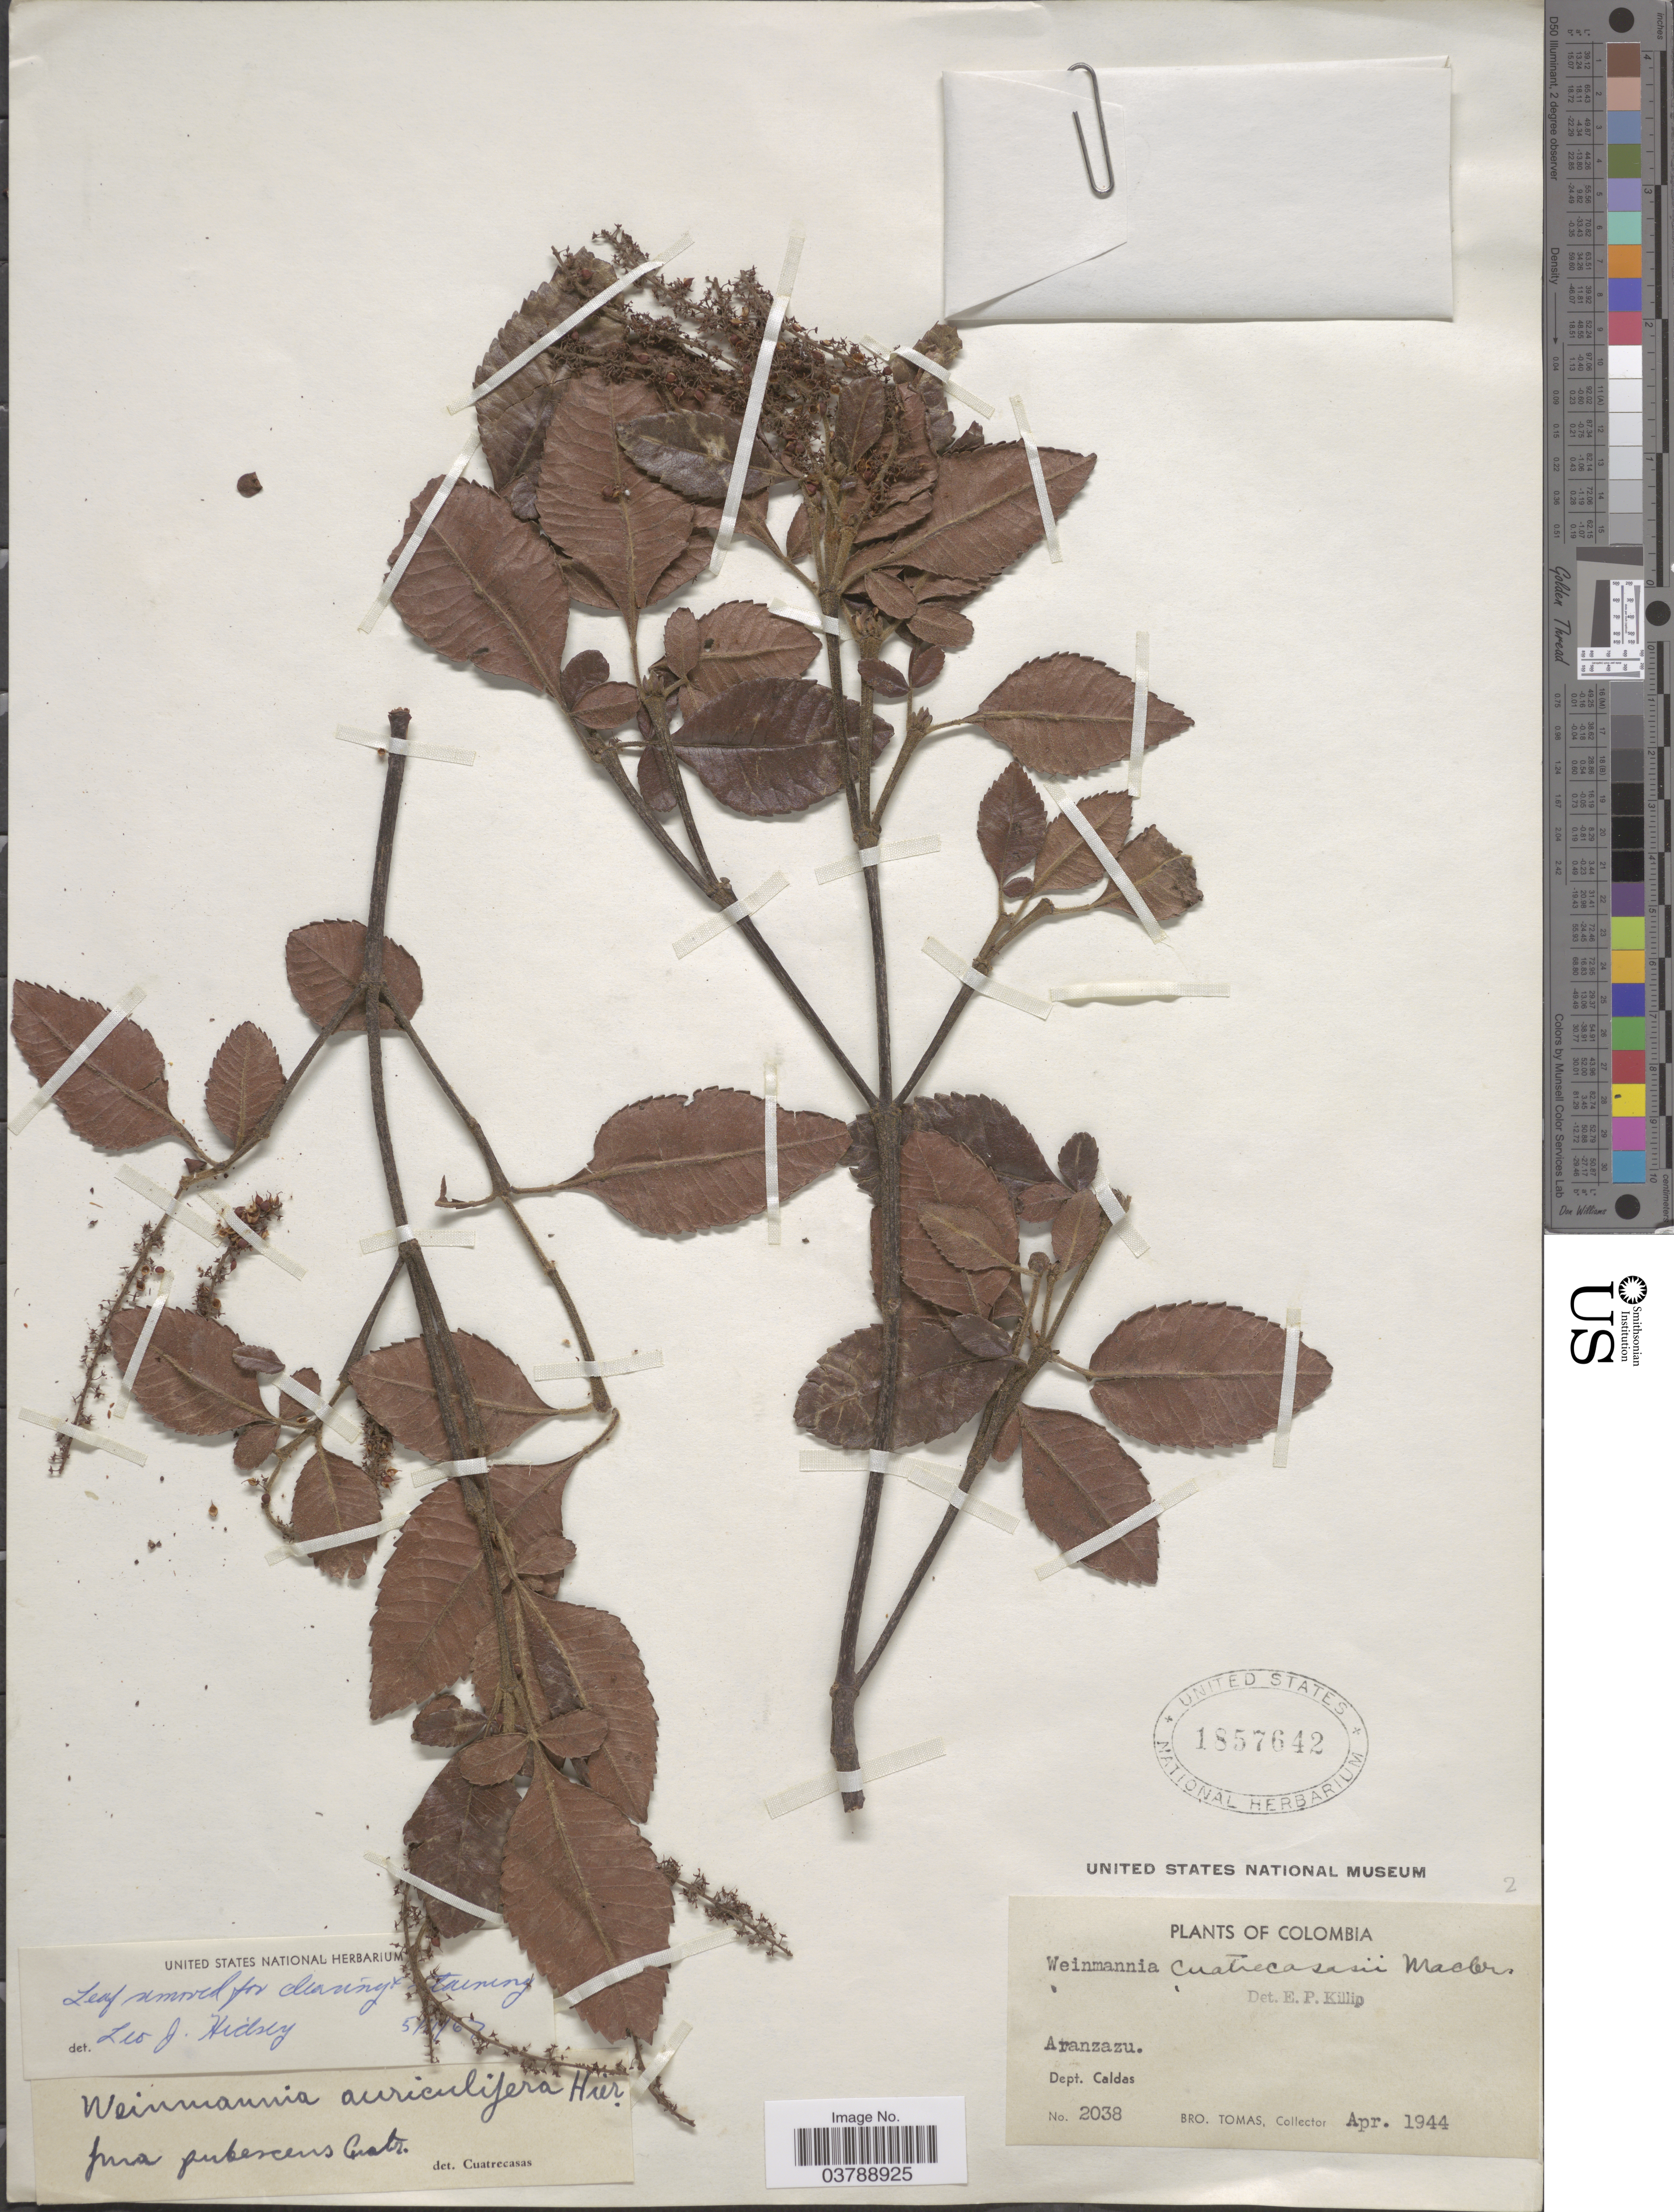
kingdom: Plantae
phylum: Tracheophyta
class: Magnoliopsida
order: Oxalidales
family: Cunoniaceae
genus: Weinmannia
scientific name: Weinmannia auriculifera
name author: Hieron.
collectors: B. Tomas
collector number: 2038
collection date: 1944-04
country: Colombia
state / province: Caldas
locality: Aranzazu. Dept. Caldas.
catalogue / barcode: US 1857642